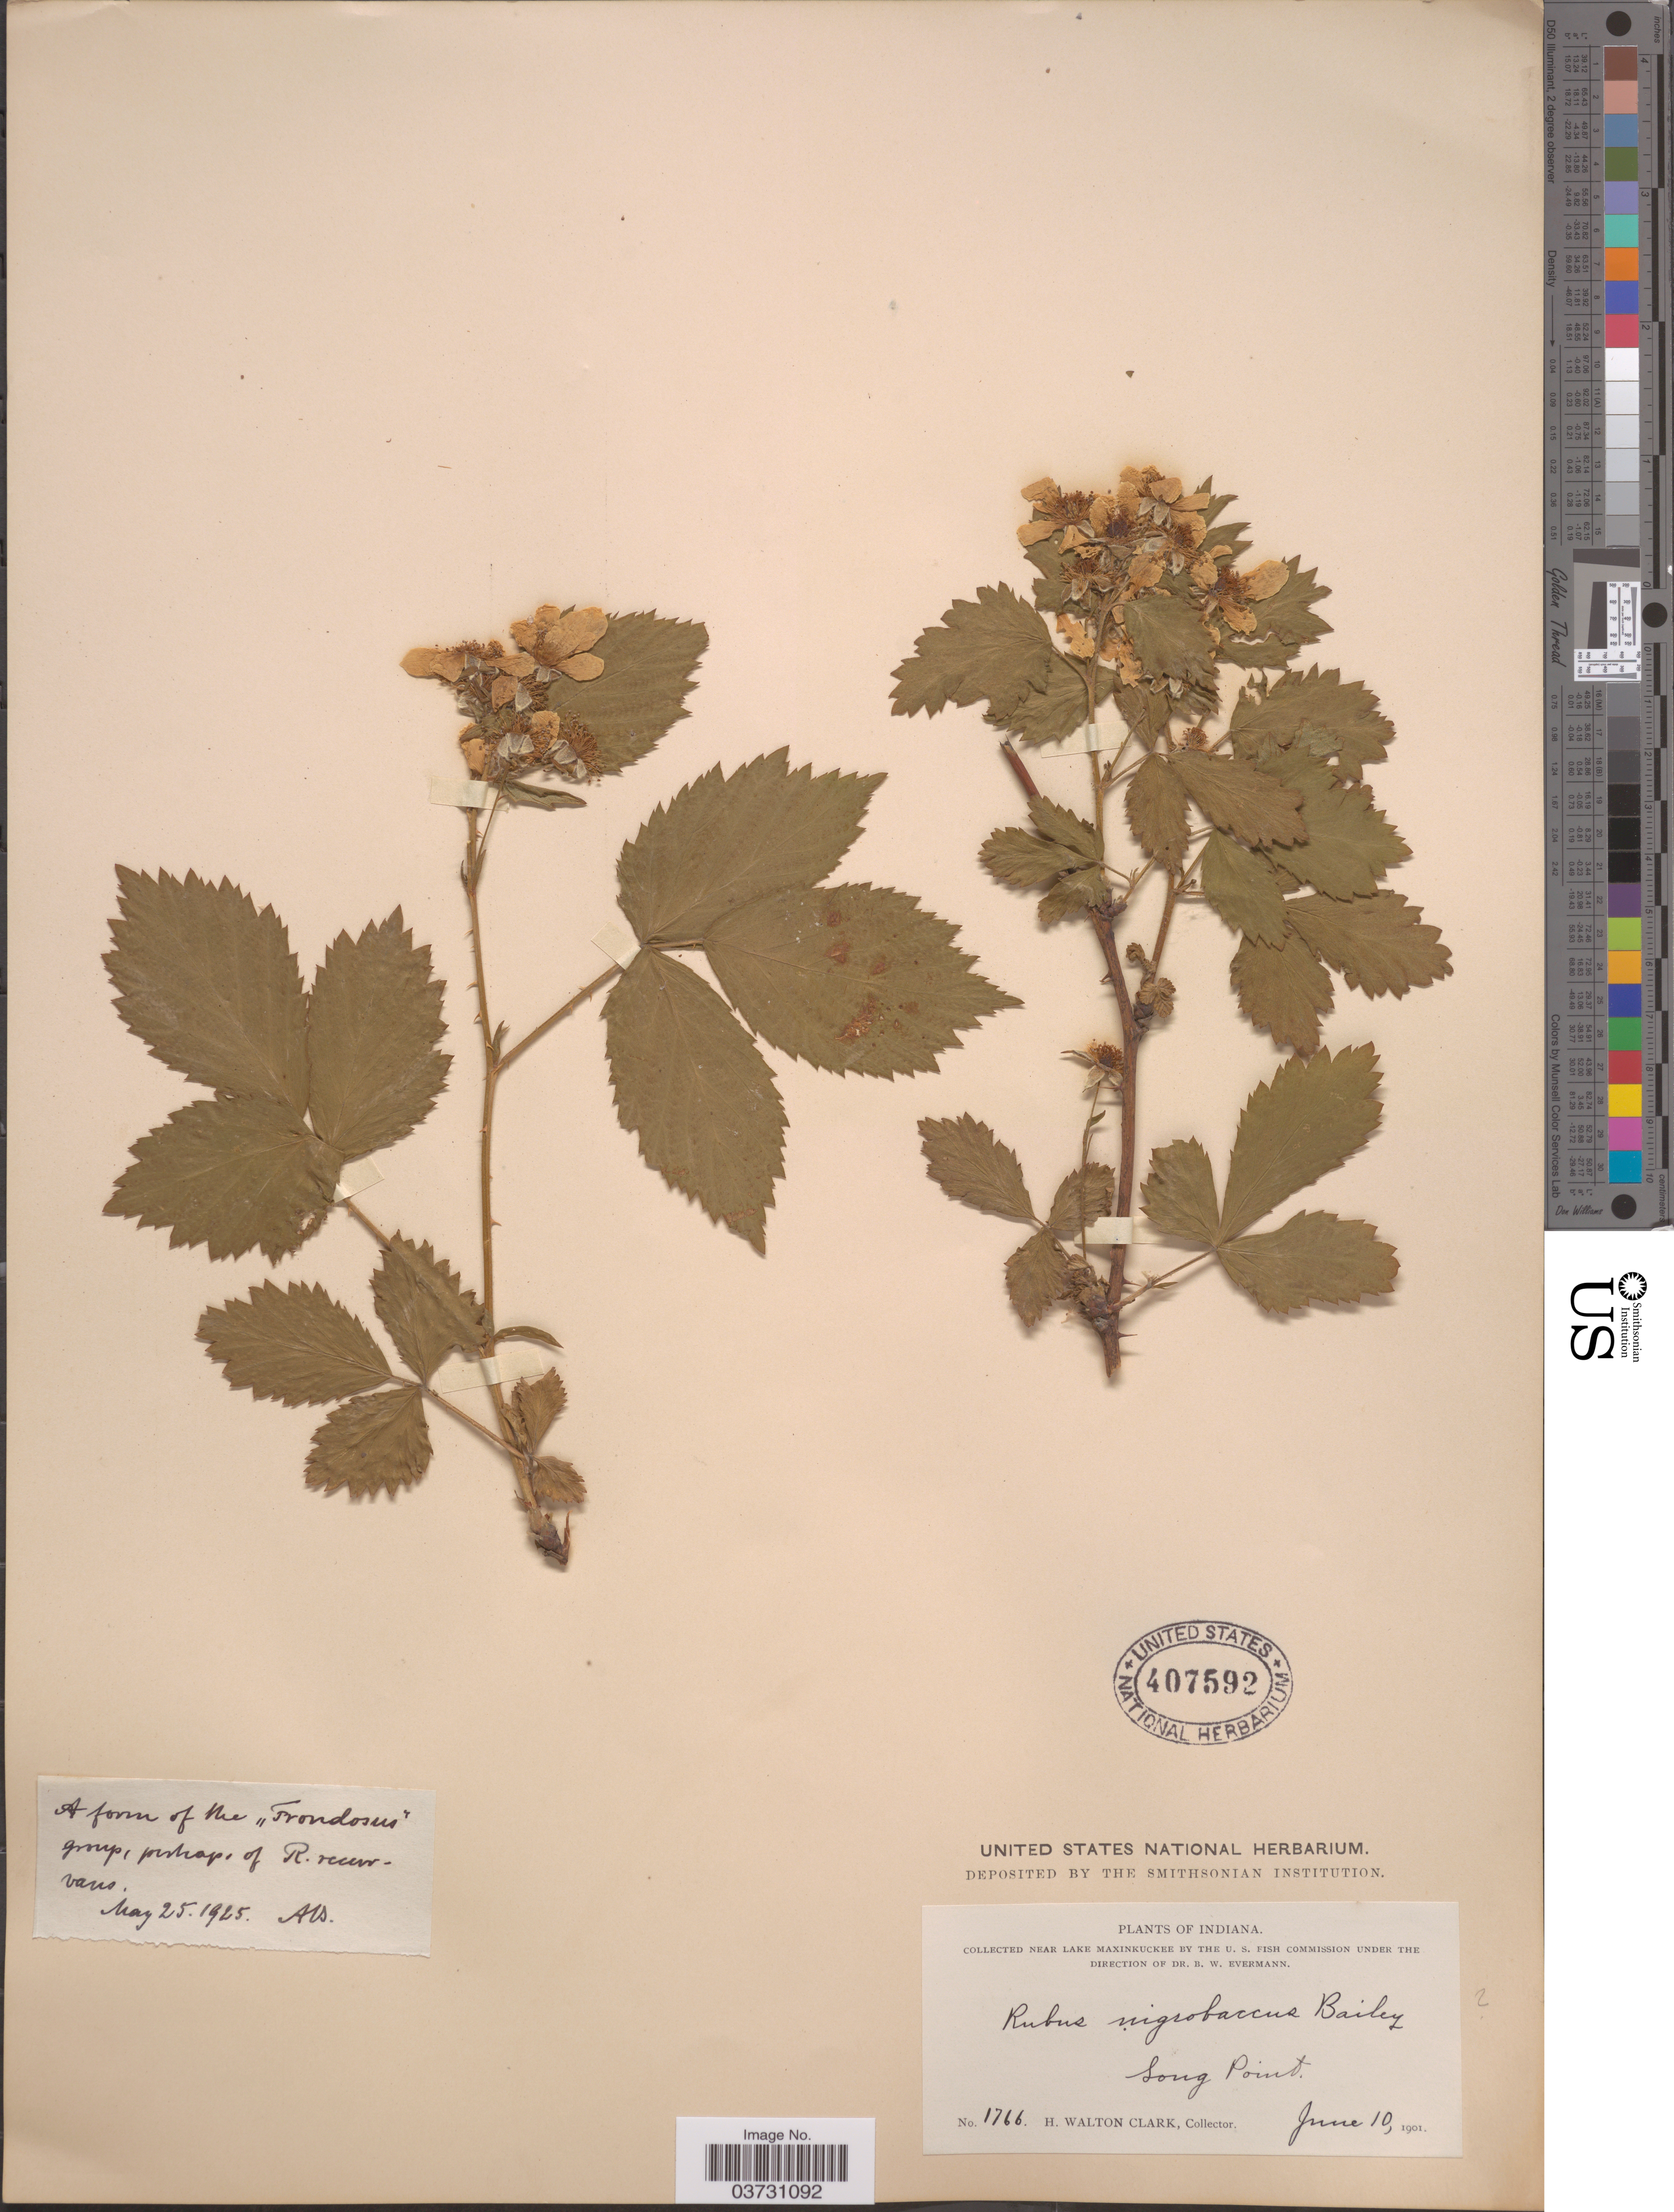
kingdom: Plantae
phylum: Tracheophyta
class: Magnoliopsida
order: Rosales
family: Rosaceae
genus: Rubus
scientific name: Rubus recurvans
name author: Blanch.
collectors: H. W. Clark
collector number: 1766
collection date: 1901-06-10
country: United States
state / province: Indiana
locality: Near Lake Maxinkuckee. Song Point.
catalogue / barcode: US 407592